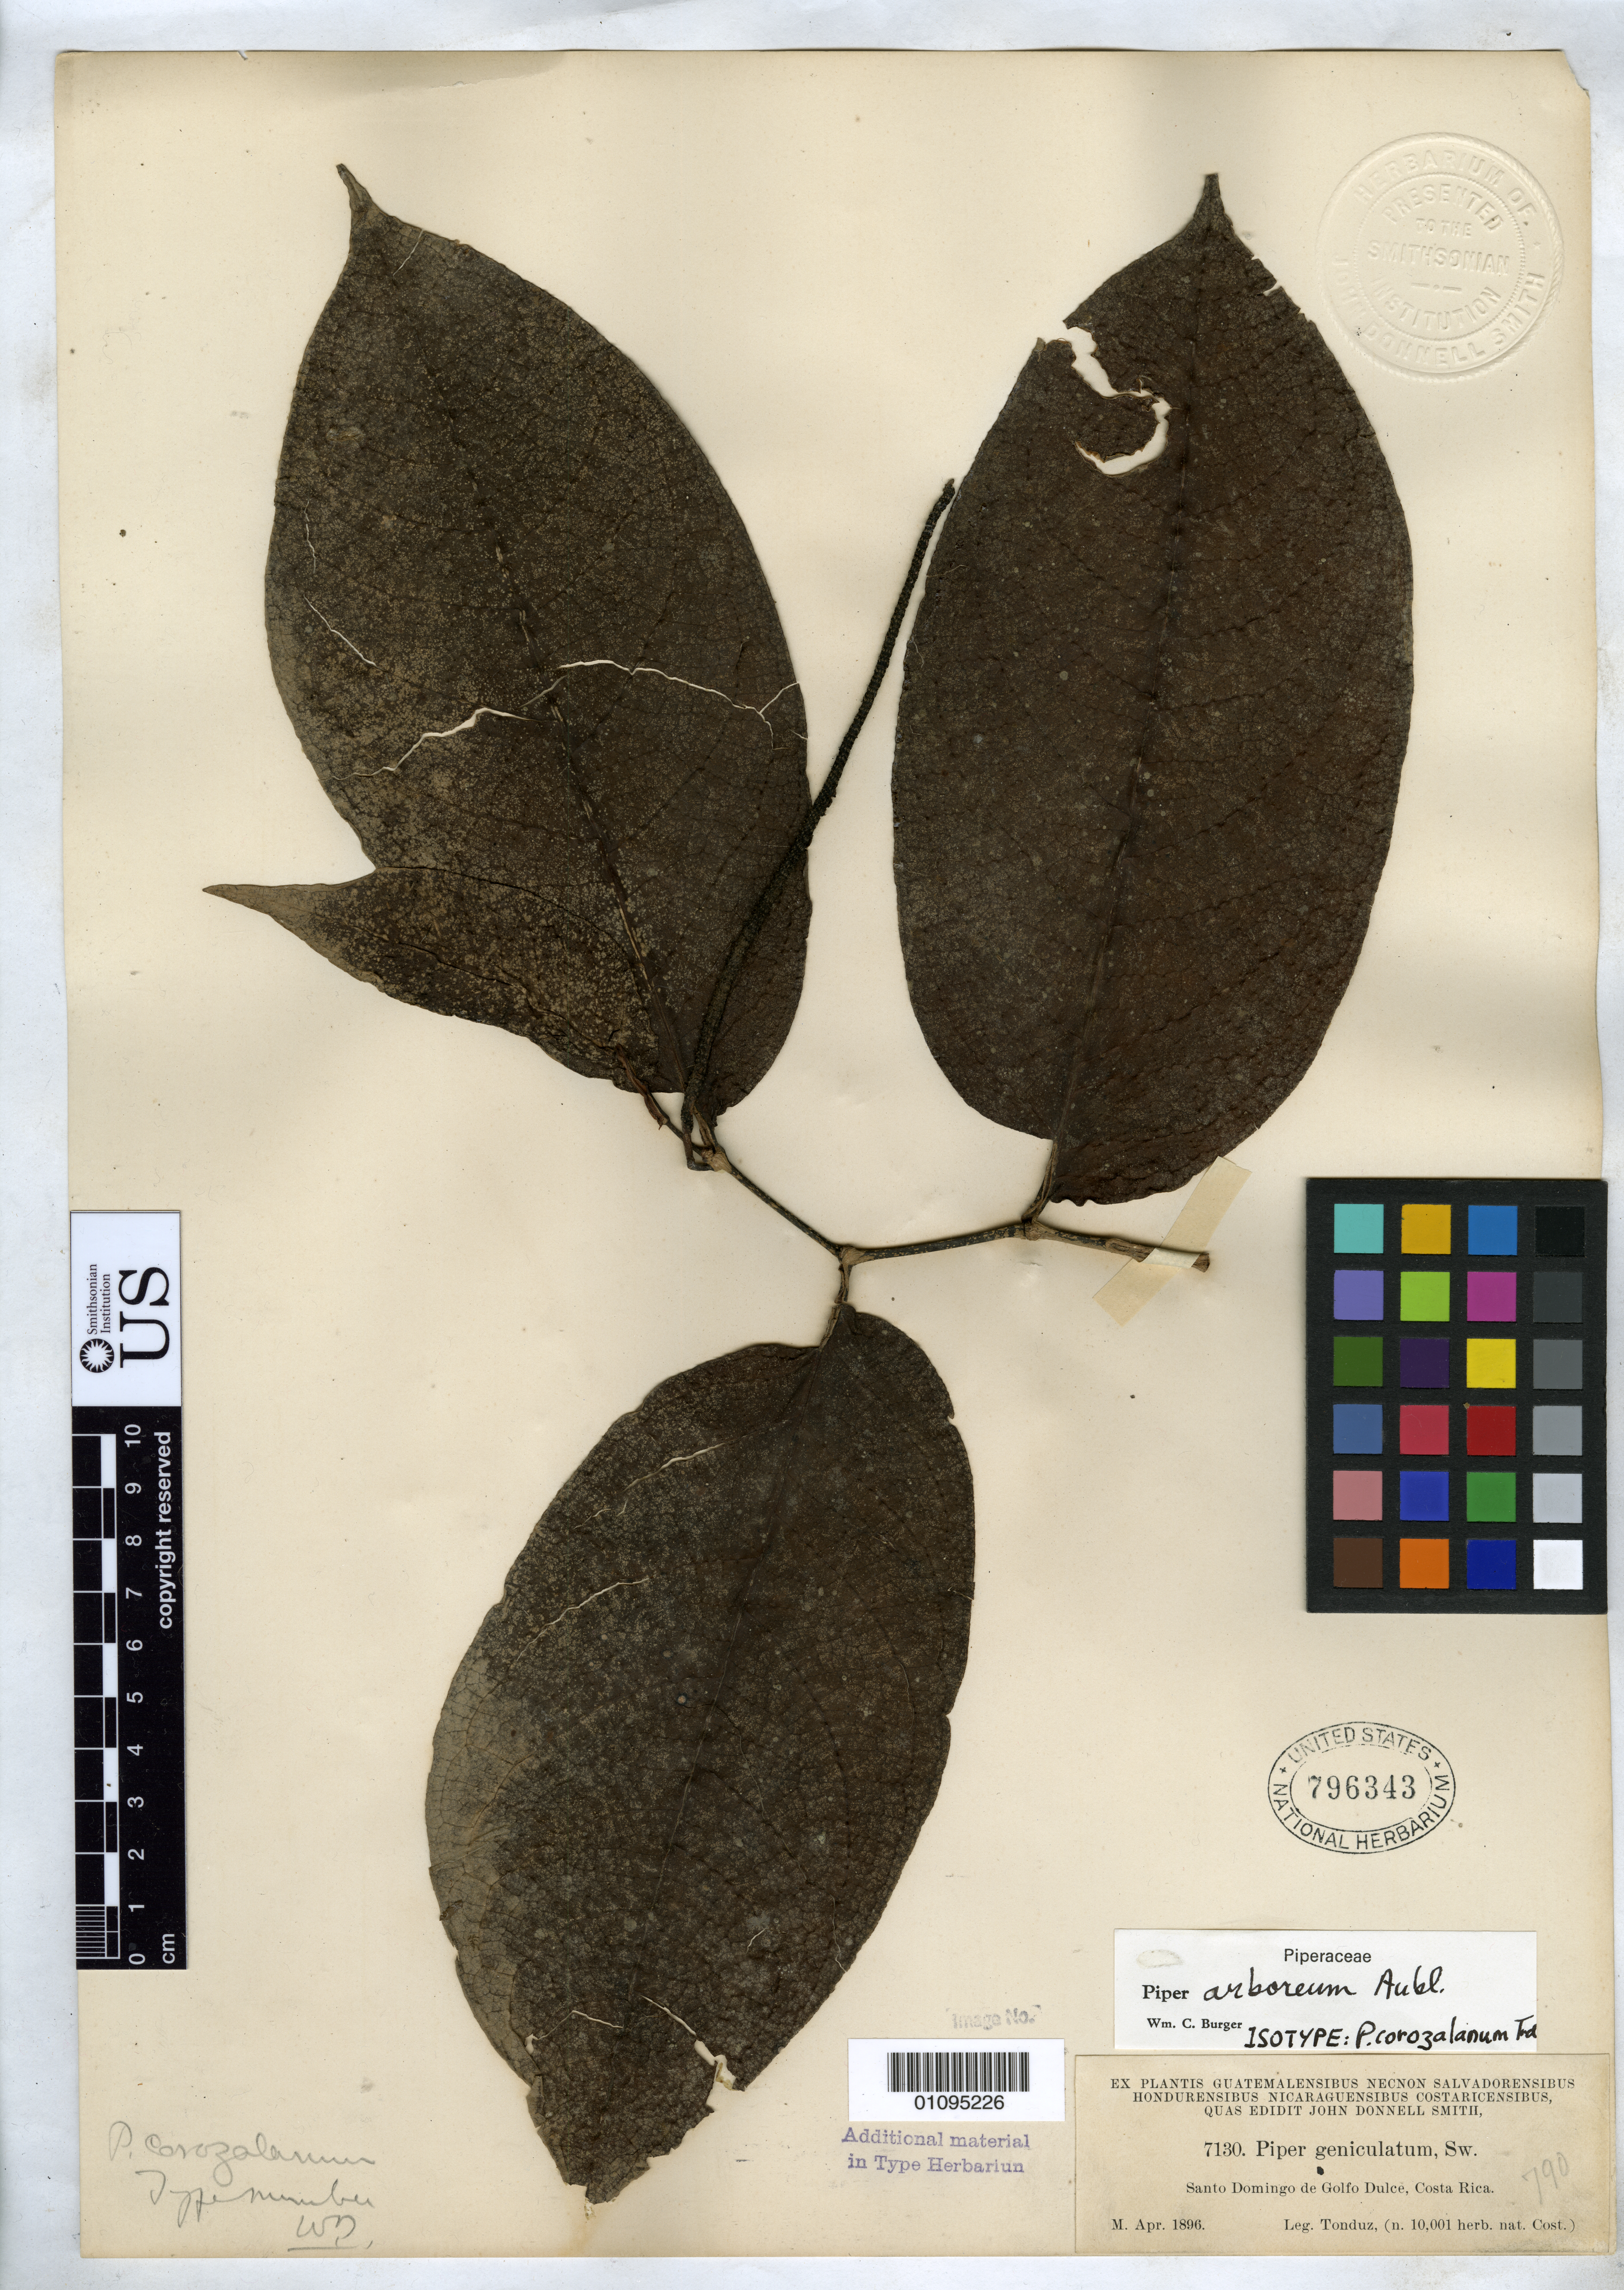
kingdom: Plantae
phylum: Tracheophyta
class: Magnoliopsida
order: Piperales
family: Piperaceae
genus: Piper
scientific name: Piper corozalanum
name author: Trel.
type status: Isotype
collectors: A. Tonduz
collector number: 10001 (J.D.S. 7130)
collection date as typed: Apr 1896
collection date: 1896-04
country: Costa Rica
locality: Santo Domingo de Golfo Dulce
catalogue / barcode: US 796343